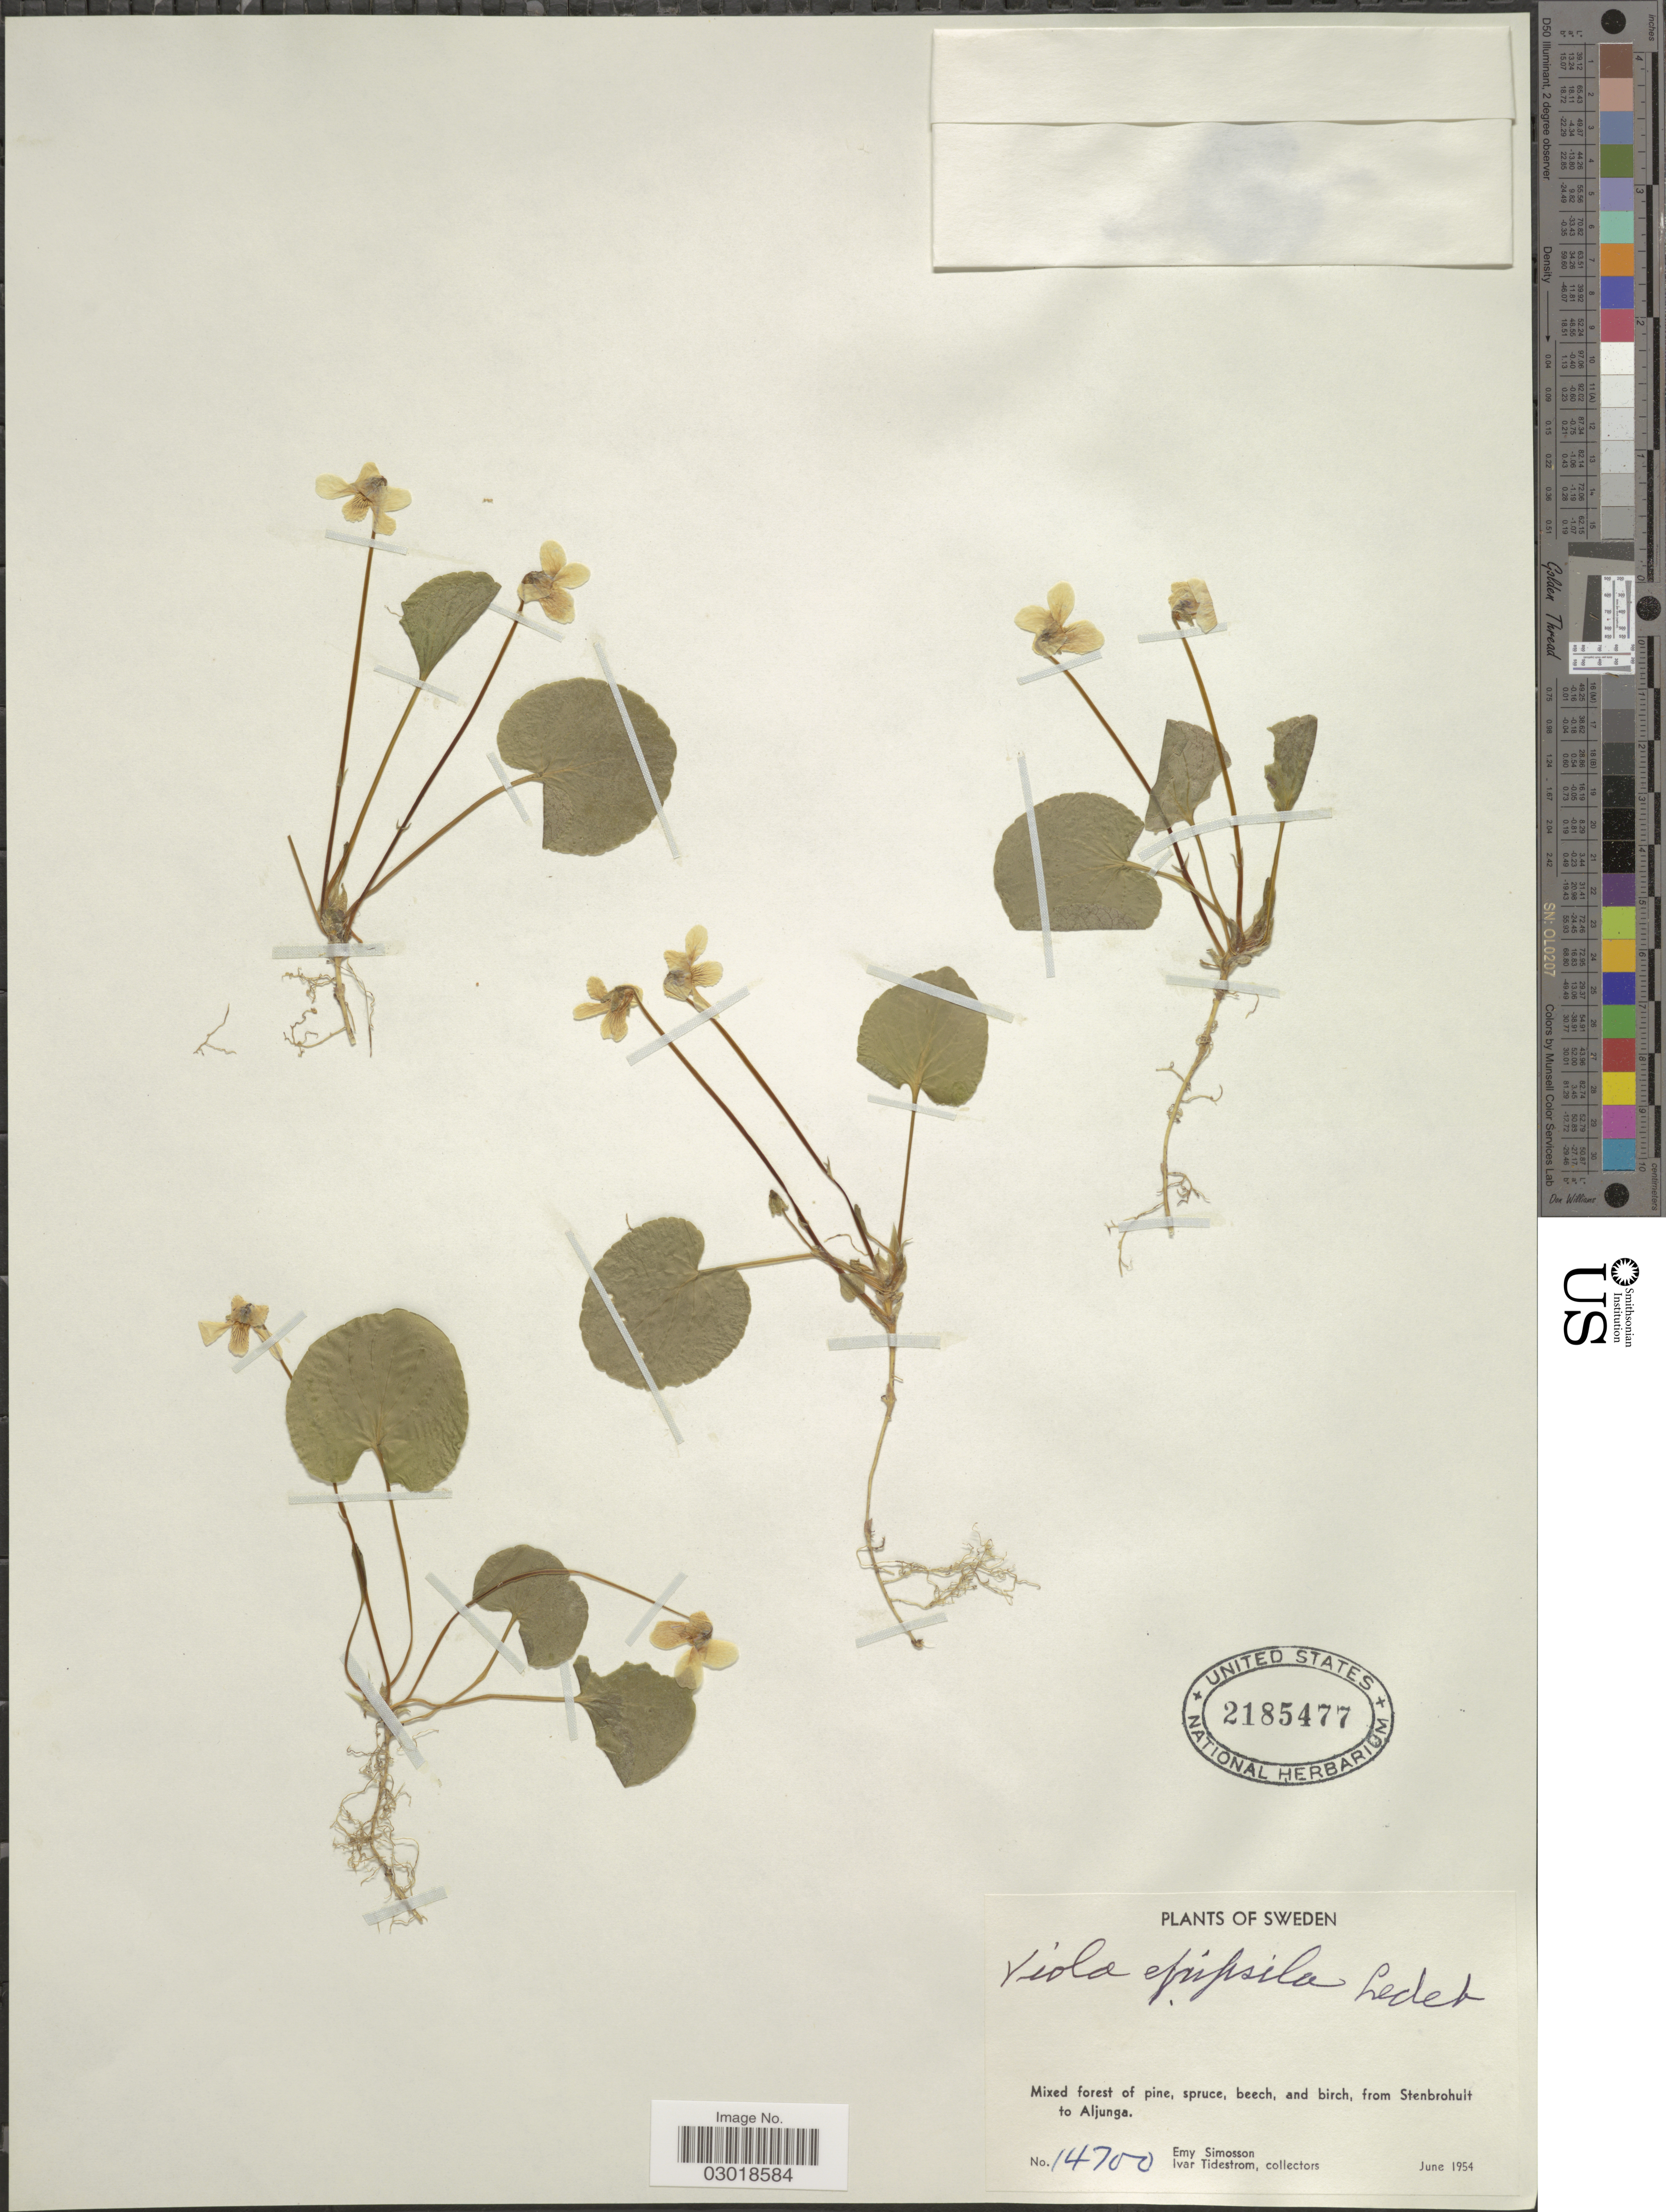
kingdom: Plantae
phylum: Tracheophyta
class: Magnoliopsida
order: Malpighiales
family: Violaceae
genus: Viola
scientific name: Viola epipsila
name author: Ledeb.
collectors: E. Simosson & I. F. Tidestrom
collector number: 14700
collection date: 1954-06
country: Sweden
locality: From Stenbrohult to Aljunga.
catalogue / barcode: US 2185477